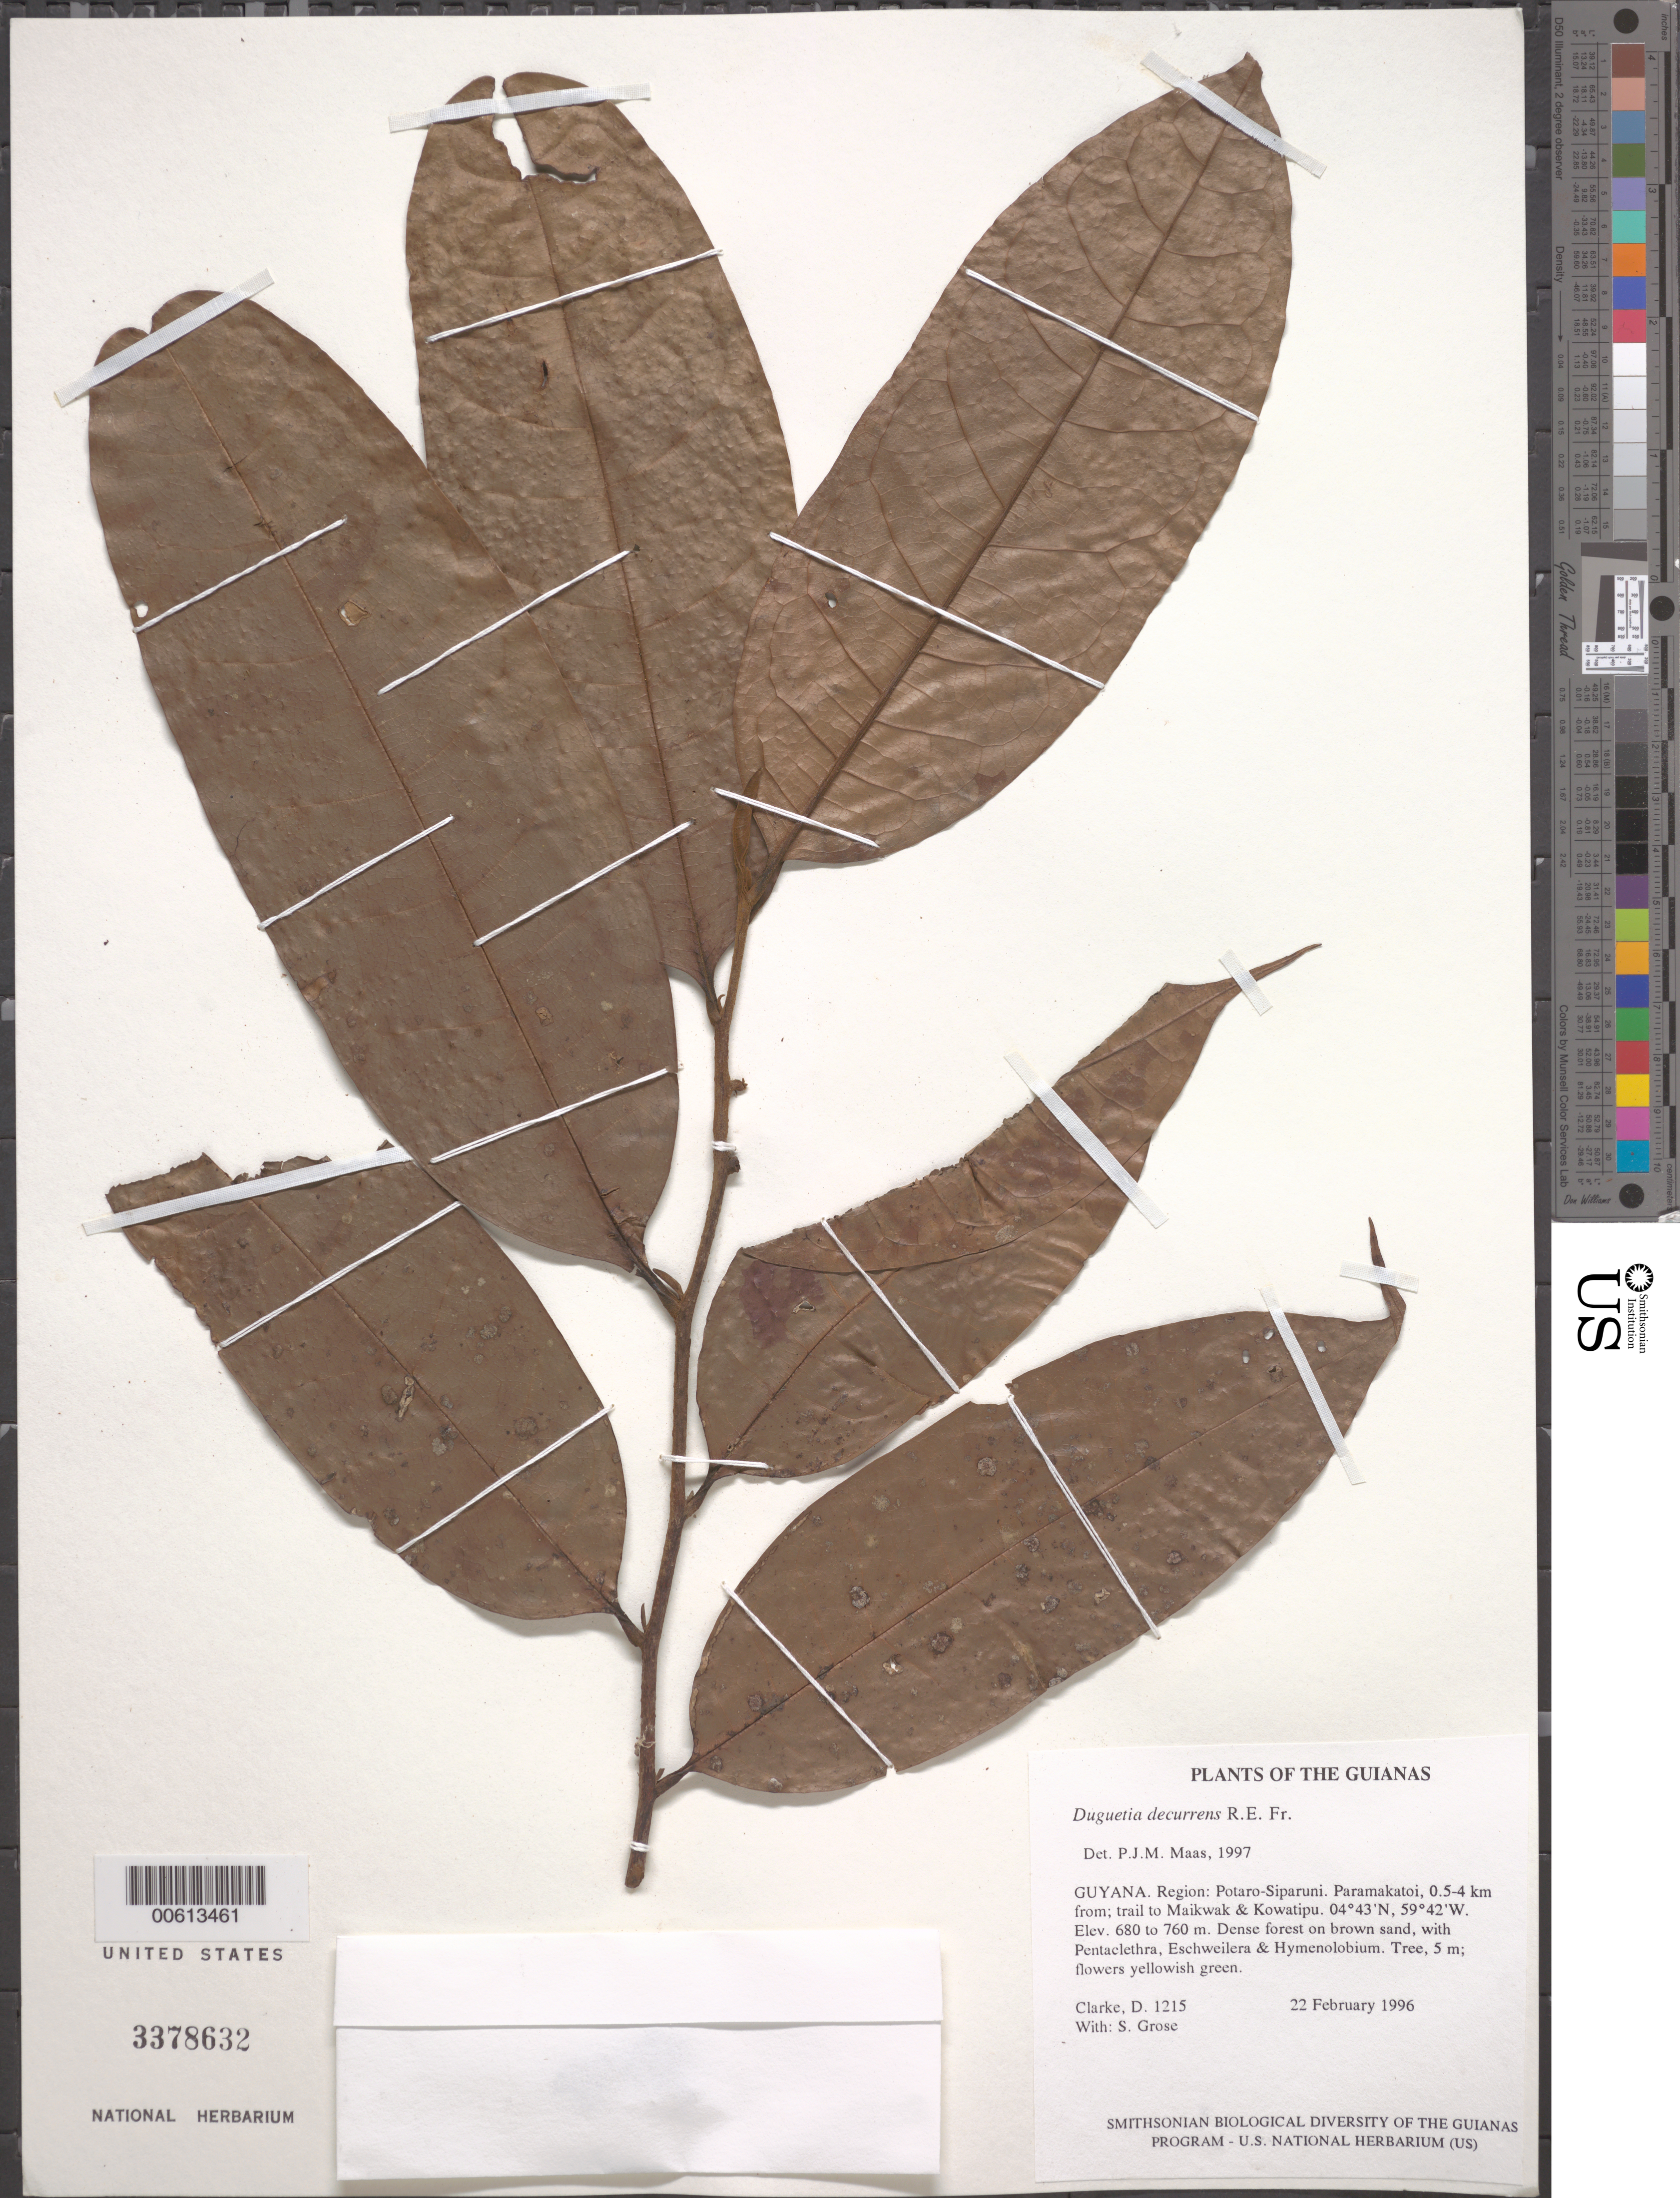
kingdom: Plantae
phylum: Tracheophyta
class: Magnoliopsida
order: Magnoliales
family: Annonaceae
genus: Duguetia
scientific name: Duguetia decurrens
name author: R.E. Fr.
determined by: Maas, Paul J. M.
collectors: H. D. Clarke & S. Grose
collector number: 1215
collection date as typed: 22 February 1996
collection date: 1996-02-22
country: Guyana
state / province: Potaro-Siparuni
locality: Paramakatoi, 0.5-4 km from; trail to Maikwak & Kowatipu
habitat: Dense forest on brown sand, with Pentaclethra, Eschweilera & Hymenolobium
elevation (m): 680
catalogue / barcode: US 3378632